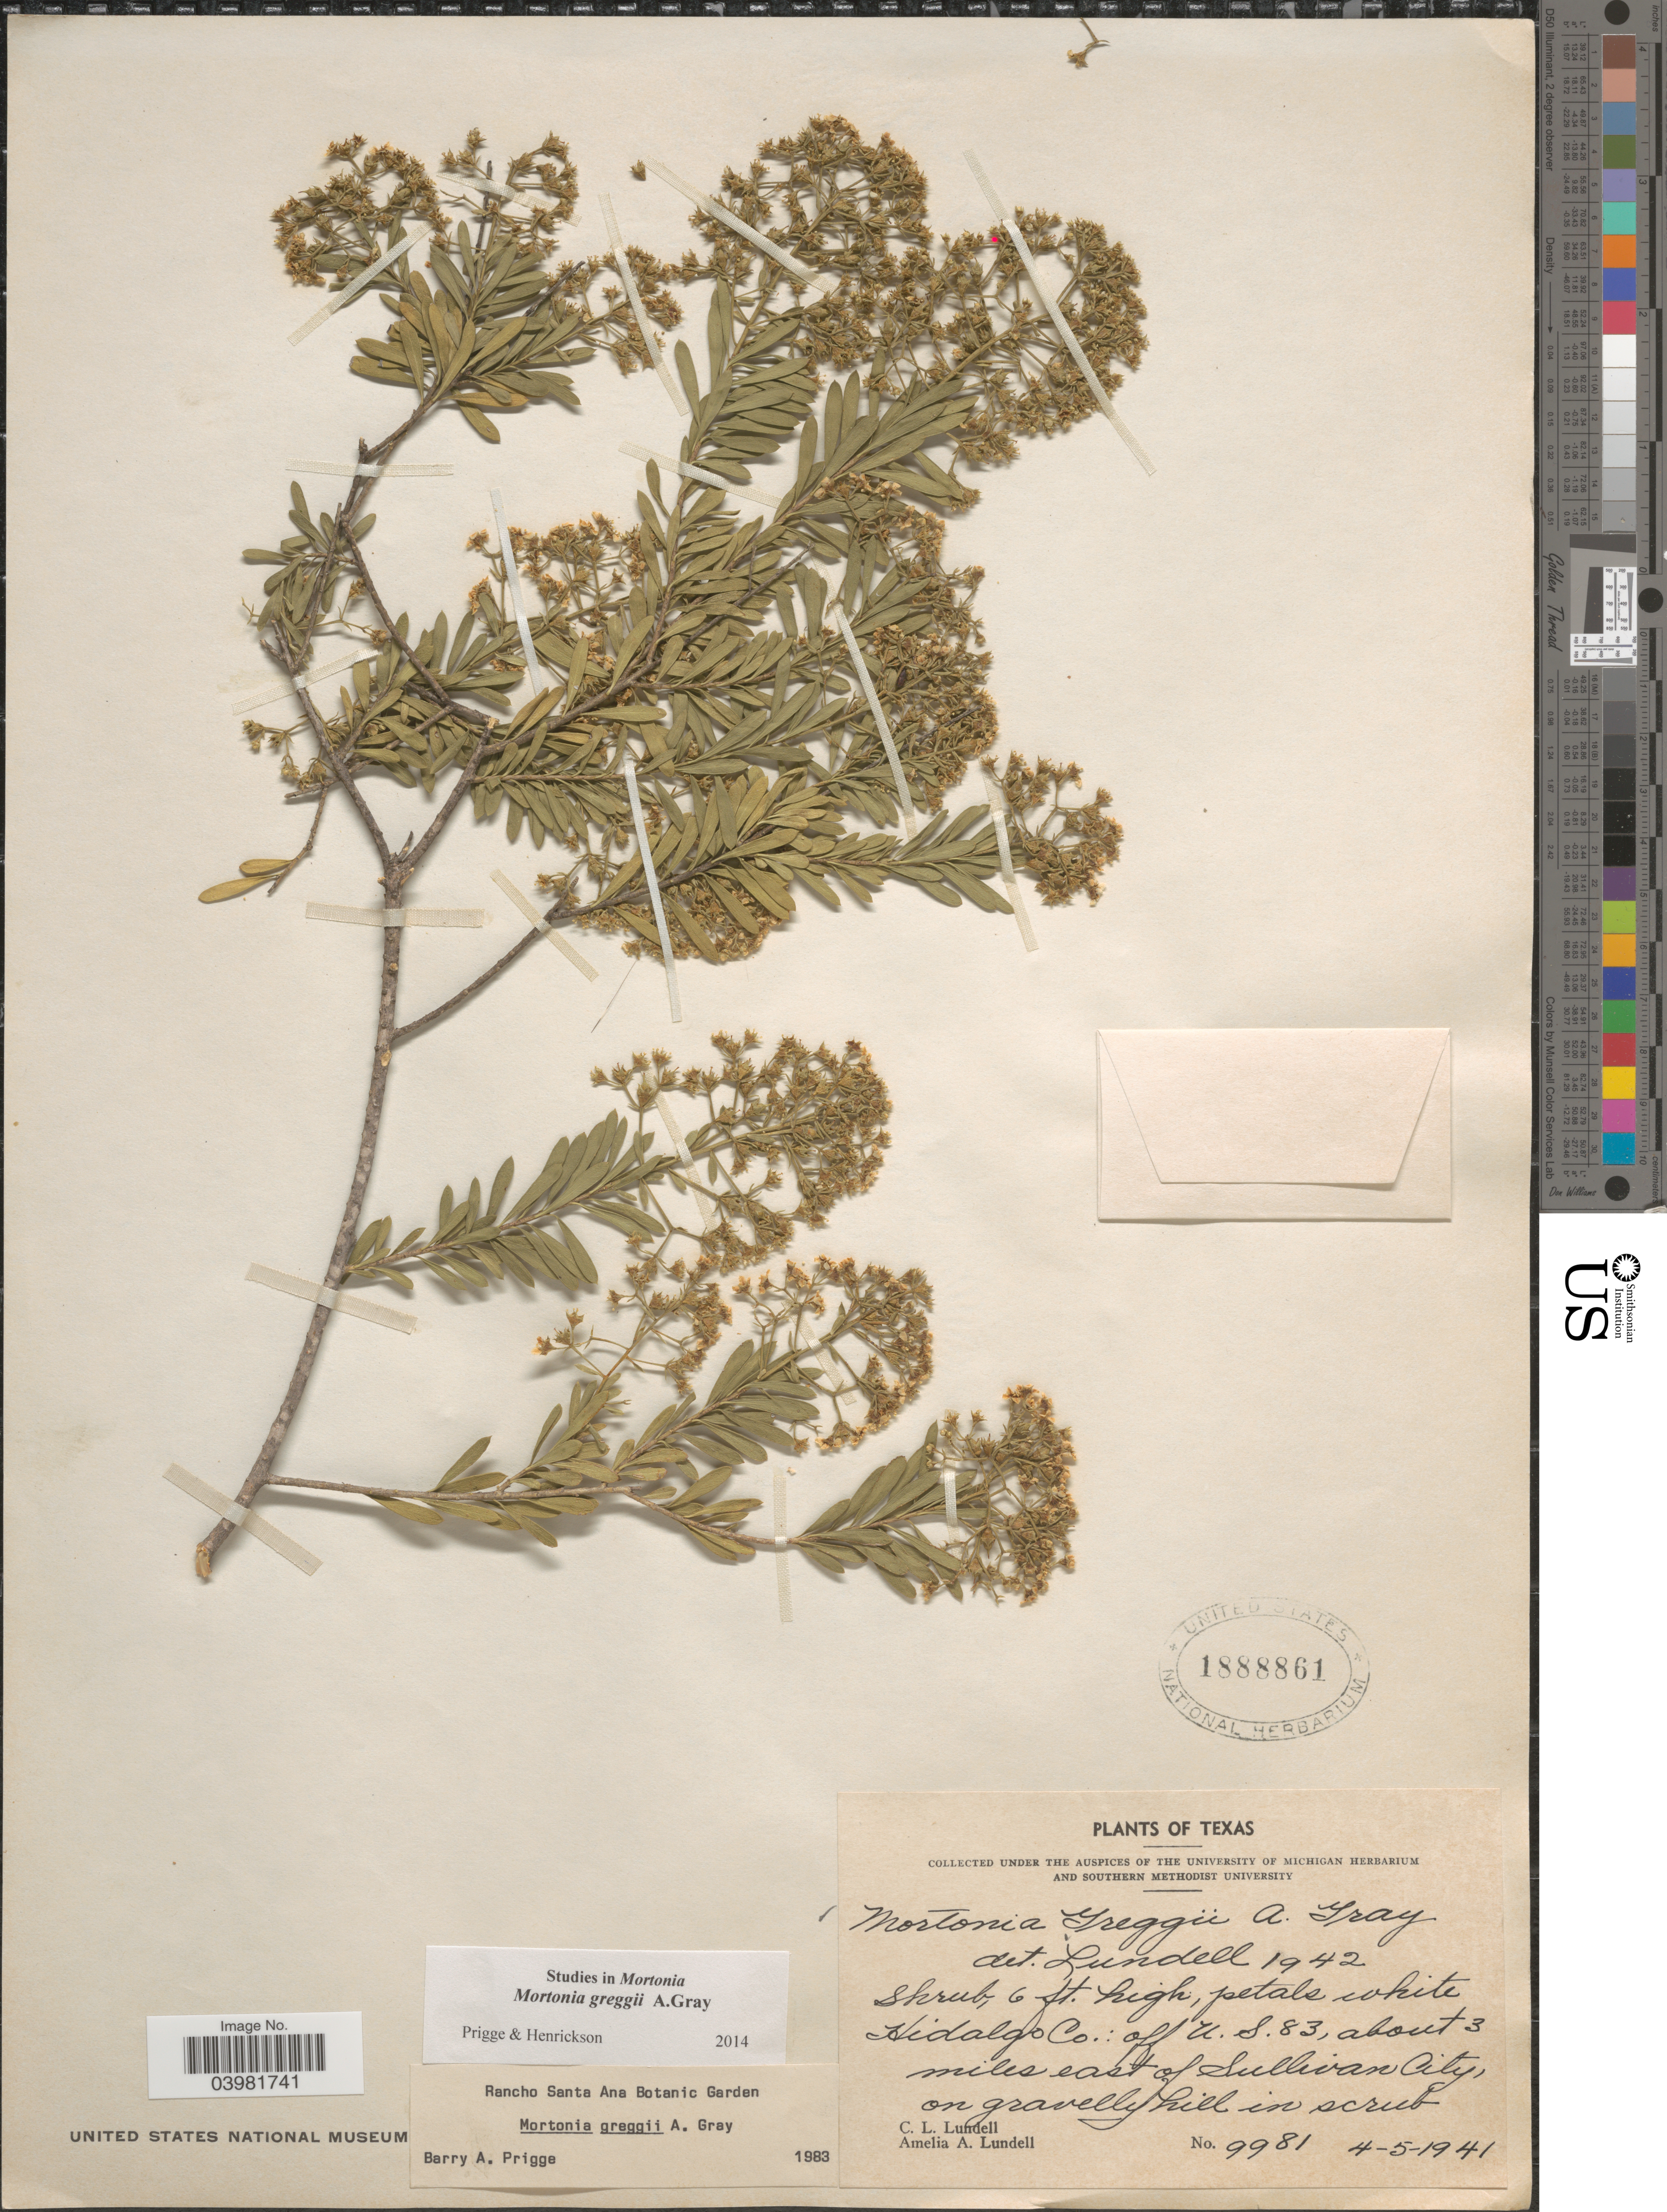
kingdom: Plantae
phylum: Tracheophyta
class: Magnoliopsida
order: Celastrales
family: Celastraceae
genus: Mortonia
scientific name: Mortonia greggii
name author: A. Gray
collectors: C. L. Lundell & A. A. Lundell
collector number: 9981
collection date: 1941-04-05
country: United States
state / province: Texas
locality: Hidalgo Co.: off U.S. 83, about 3 miles east of Sullivan City.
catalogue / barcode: US 1888861